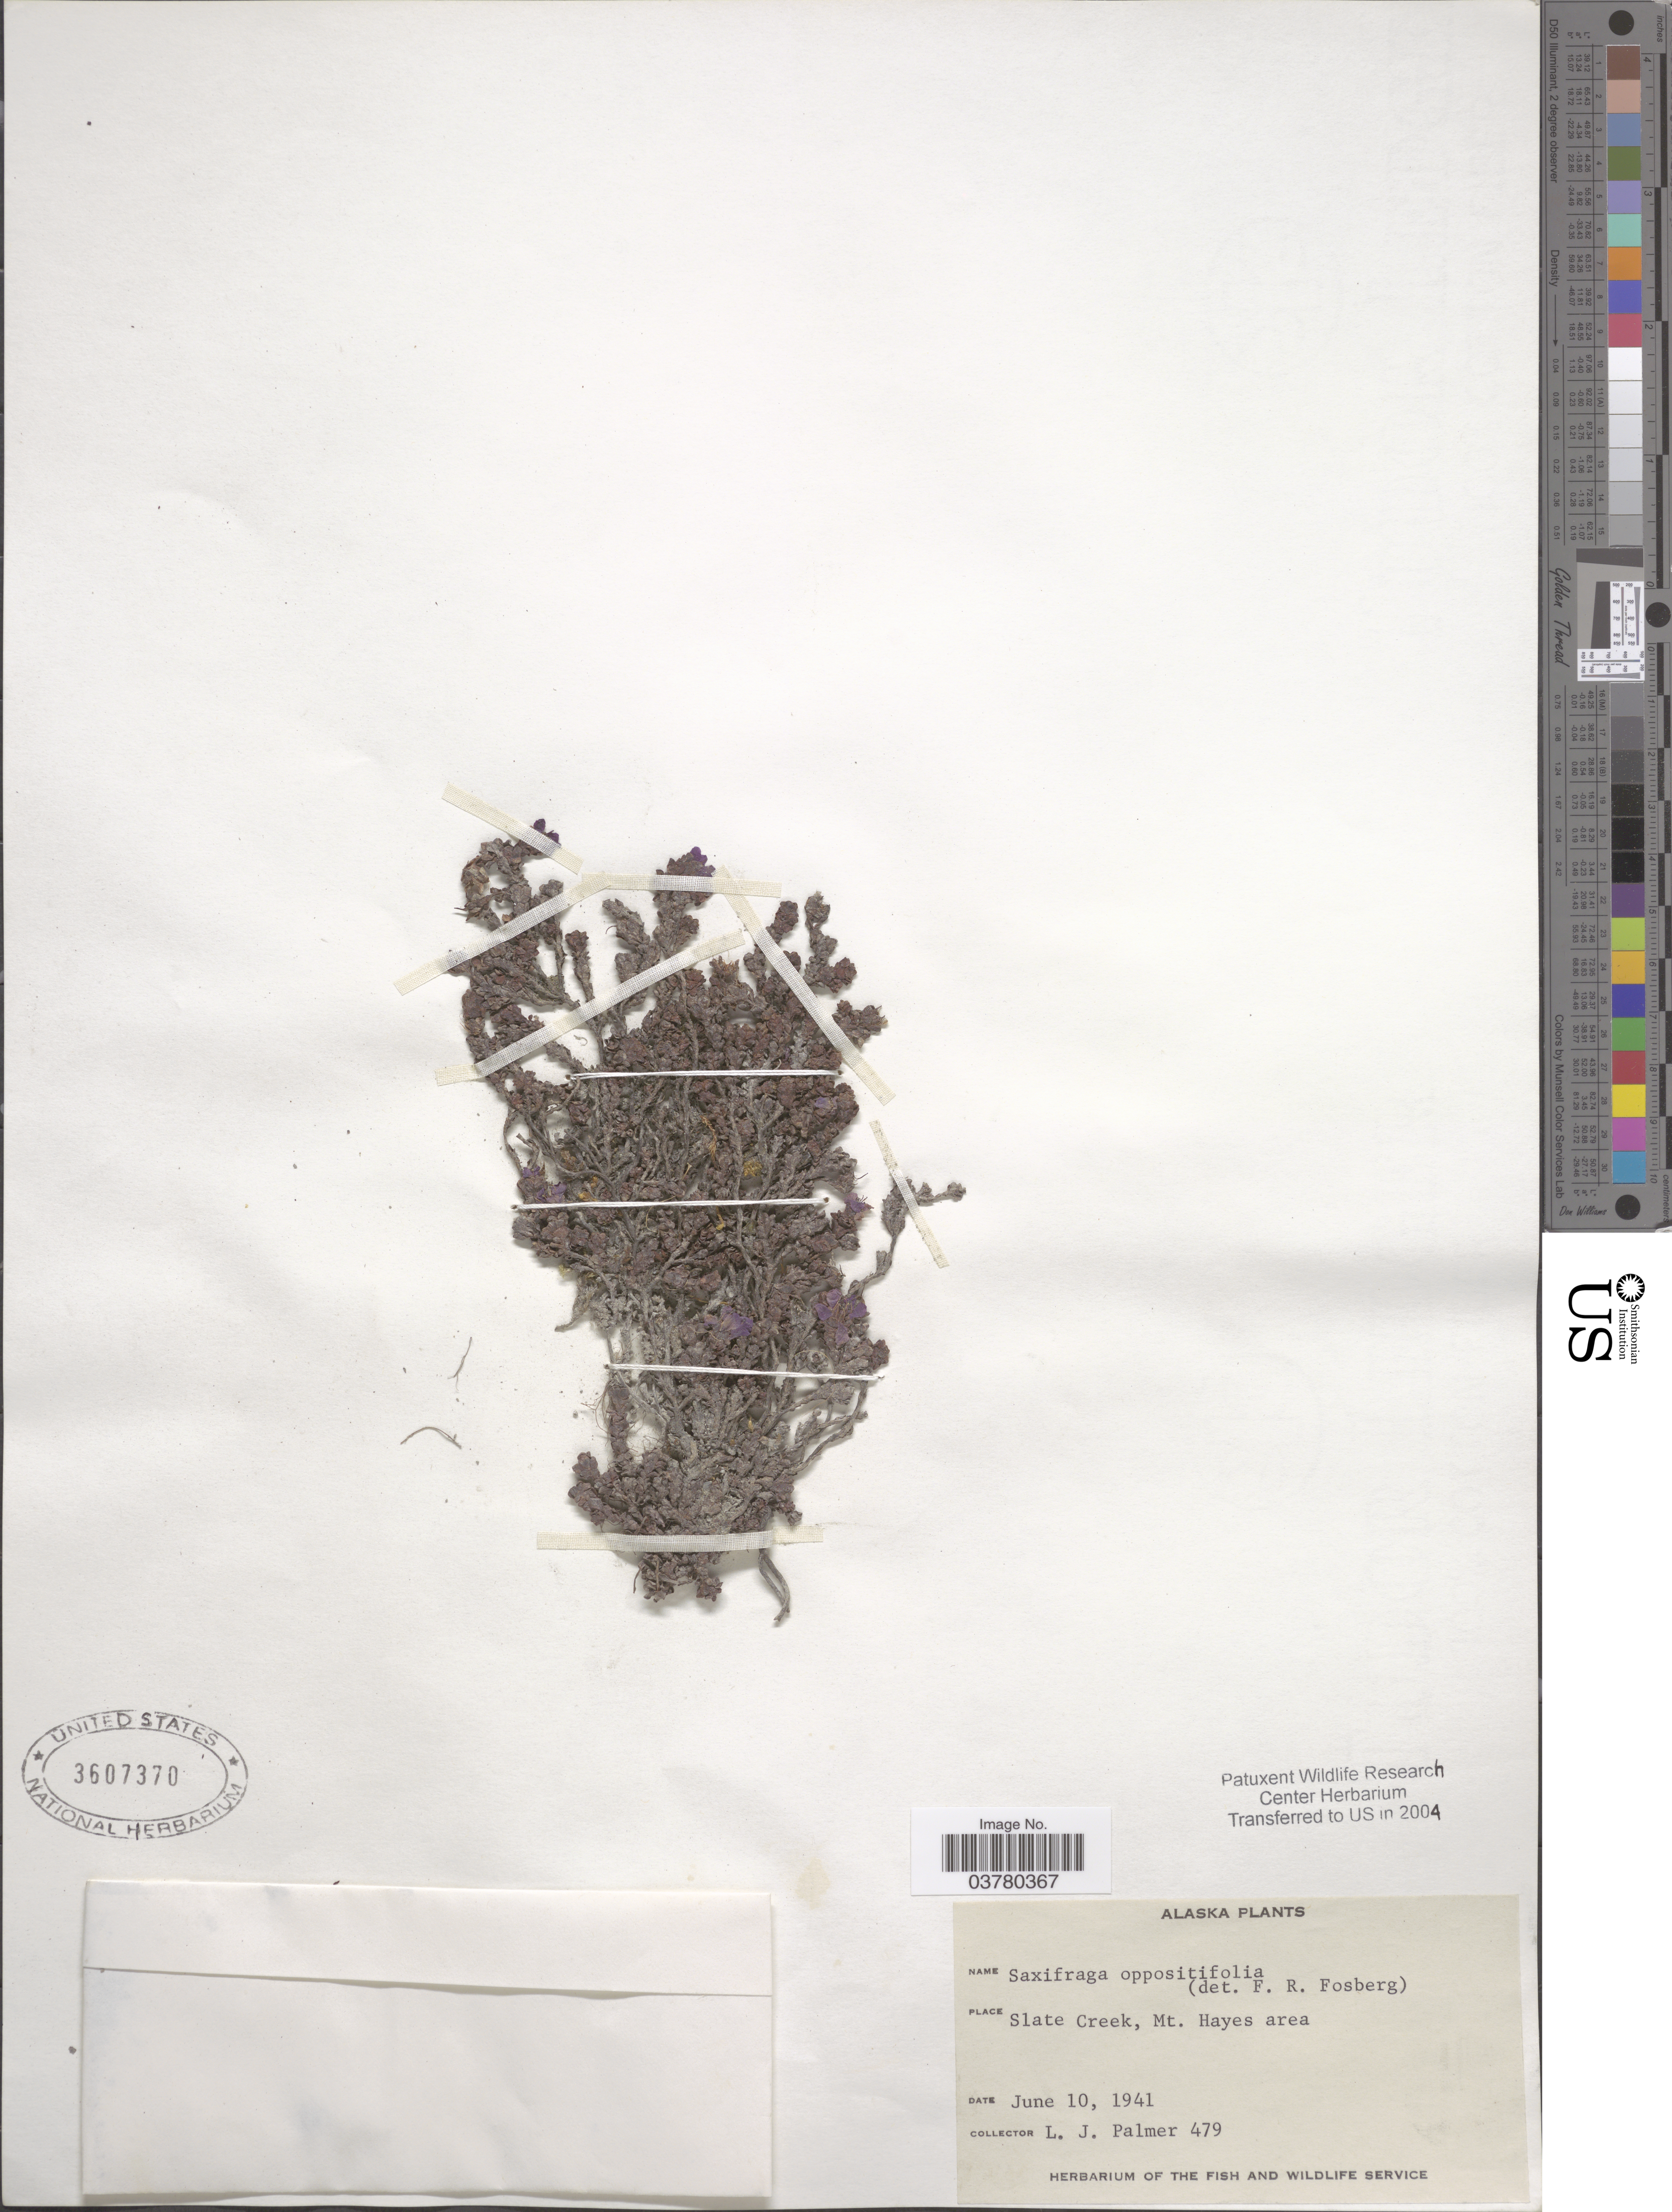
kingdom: Plantae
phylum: Tracheophyta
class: Magnoliopsida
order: Saxifragales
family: Saxifragaceae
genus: Saxifraga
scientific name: Saxifraga oppositifolia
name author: L.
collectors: L. J. Palmer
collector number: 479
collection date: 1941-06-10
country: United States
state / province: Alaska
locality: Slate Creek, Mt. Hayes area.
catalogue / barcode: US 3607370